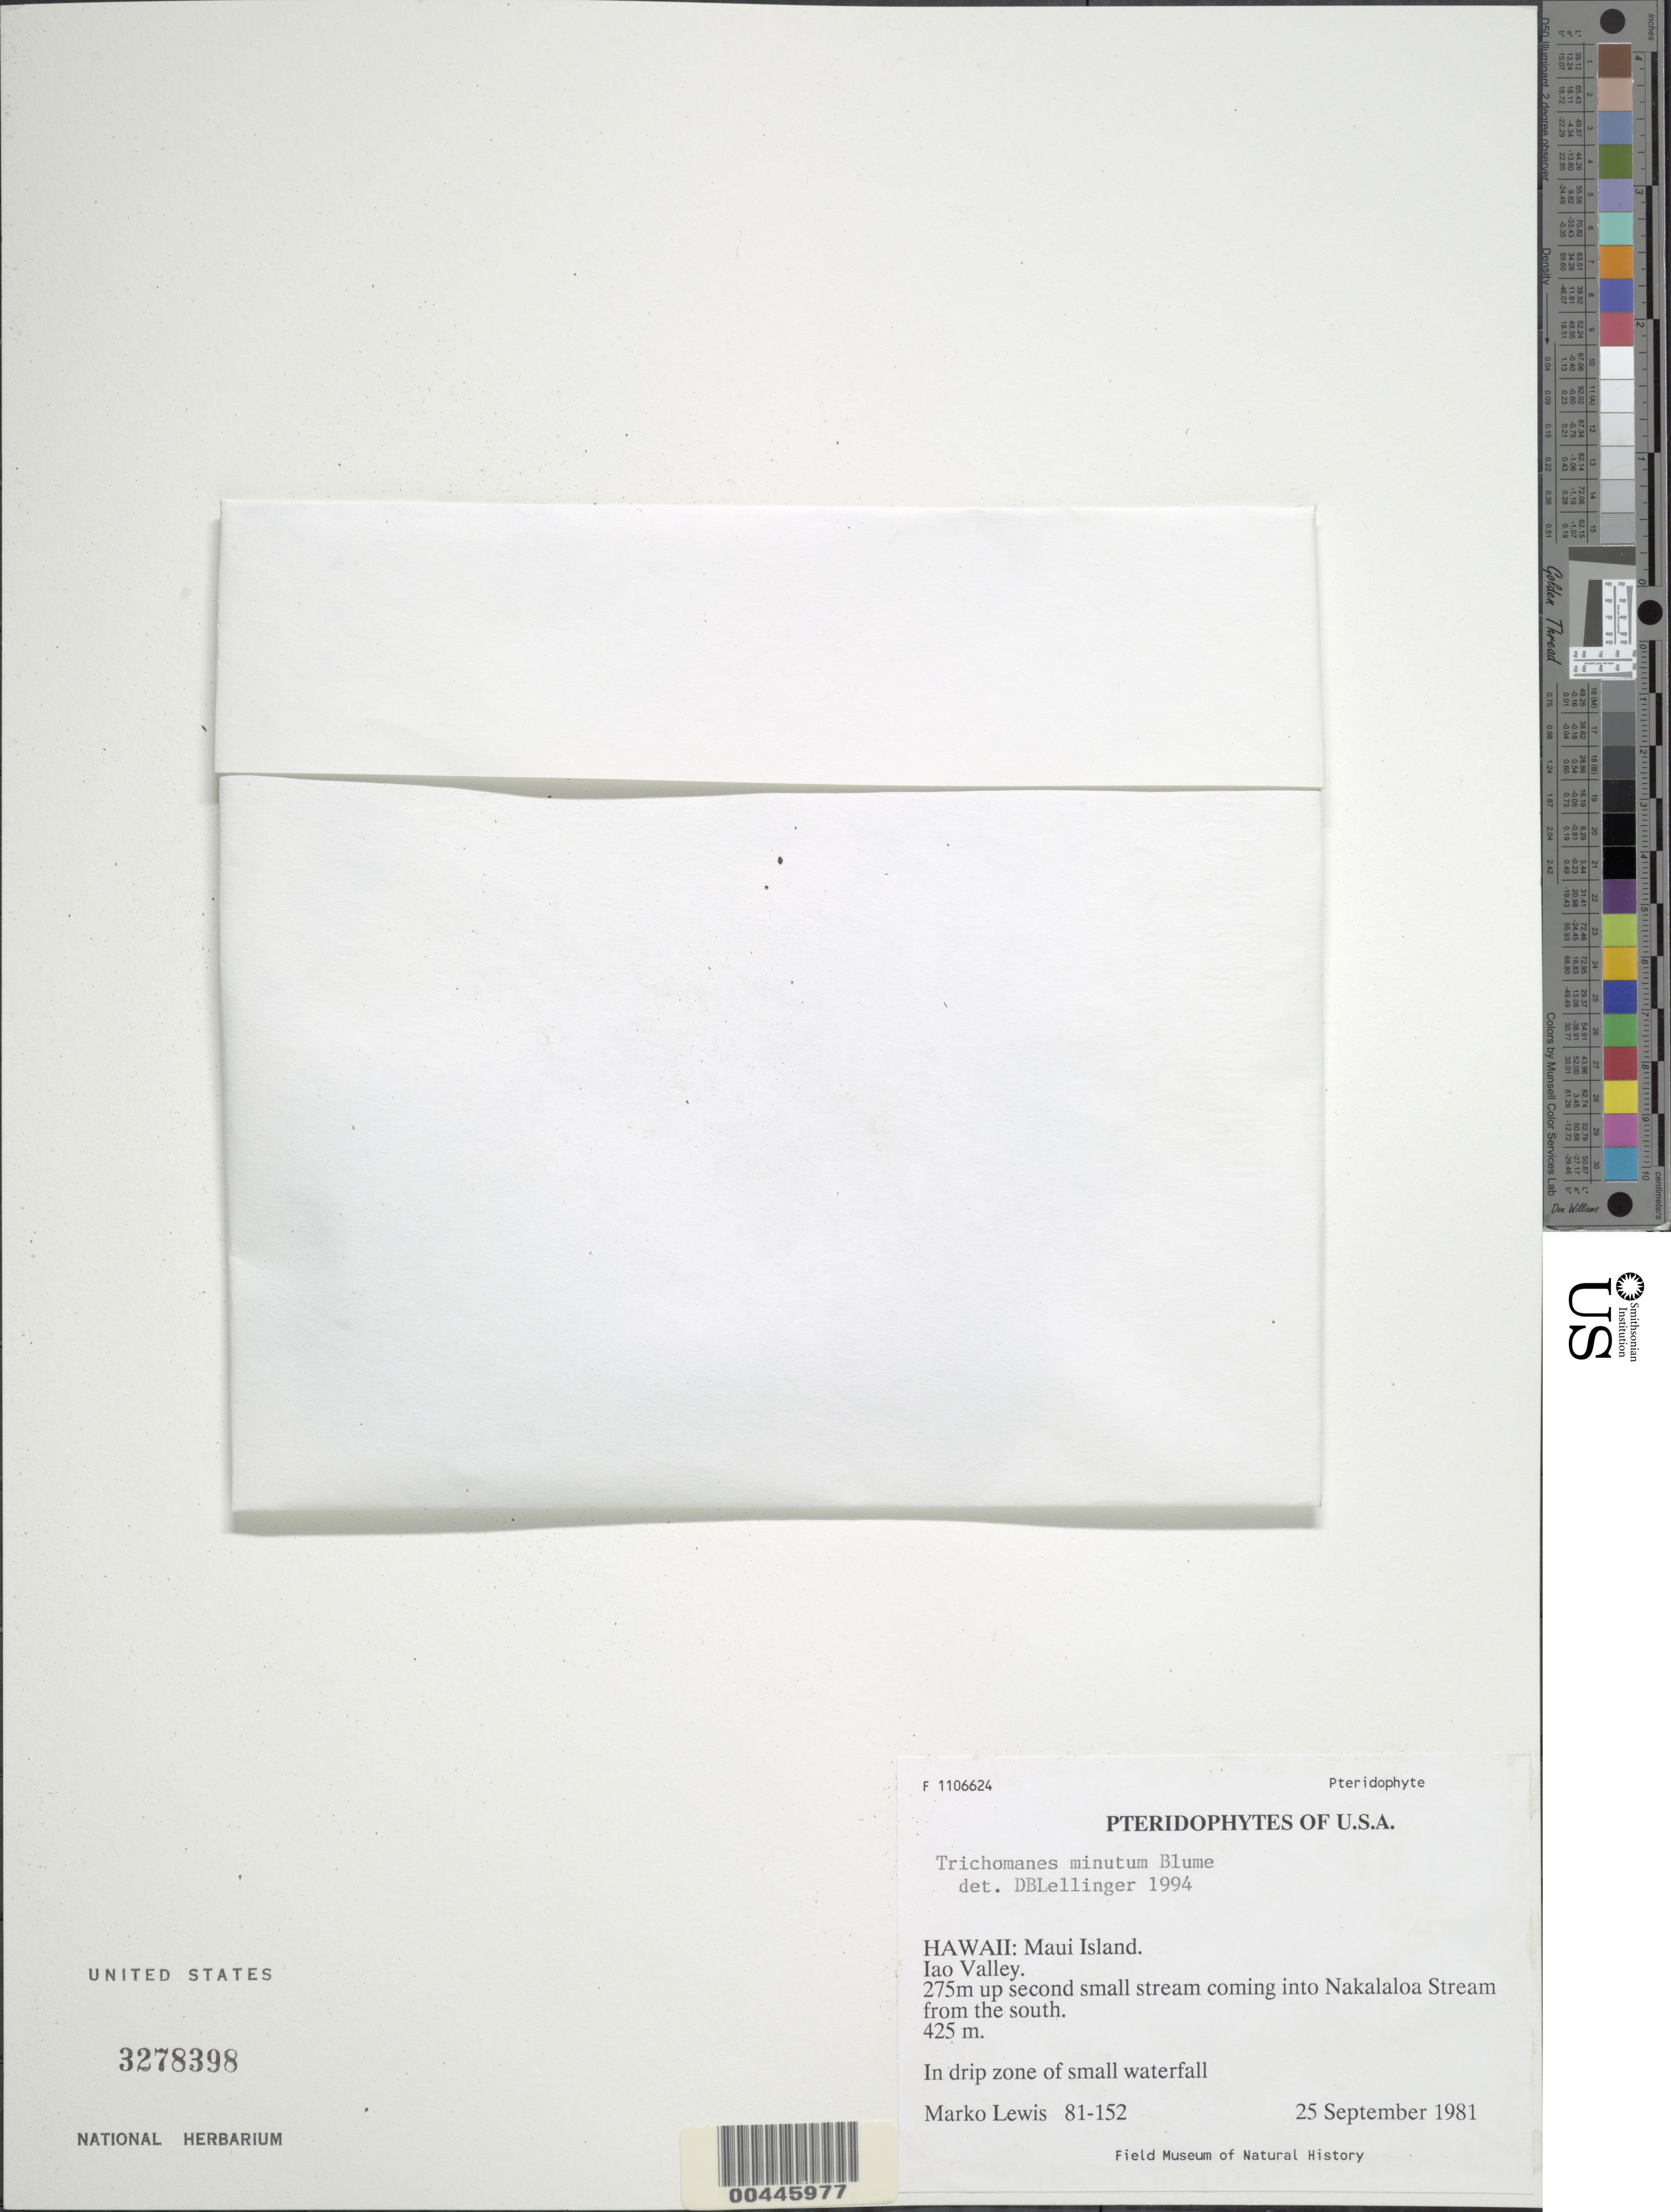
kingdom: Plantae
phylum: Tracheophyta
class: Polypodiopsida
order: Hymenophyllales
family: Hymenophyllaceae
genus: Crepidomanes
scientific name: Crepidomanes minutum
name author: (Blume) K. Iwats.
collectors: M. E. Lewis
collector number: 81-152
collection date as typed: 25 Sep 1981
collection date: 1981-09-25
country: United States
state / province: Hawaii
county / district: Maui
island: Maui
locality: Iao Valley, 275 m up 2nd small stream coming into Nakalaloa Stream from the S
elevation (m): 425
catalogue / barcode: US 3278398